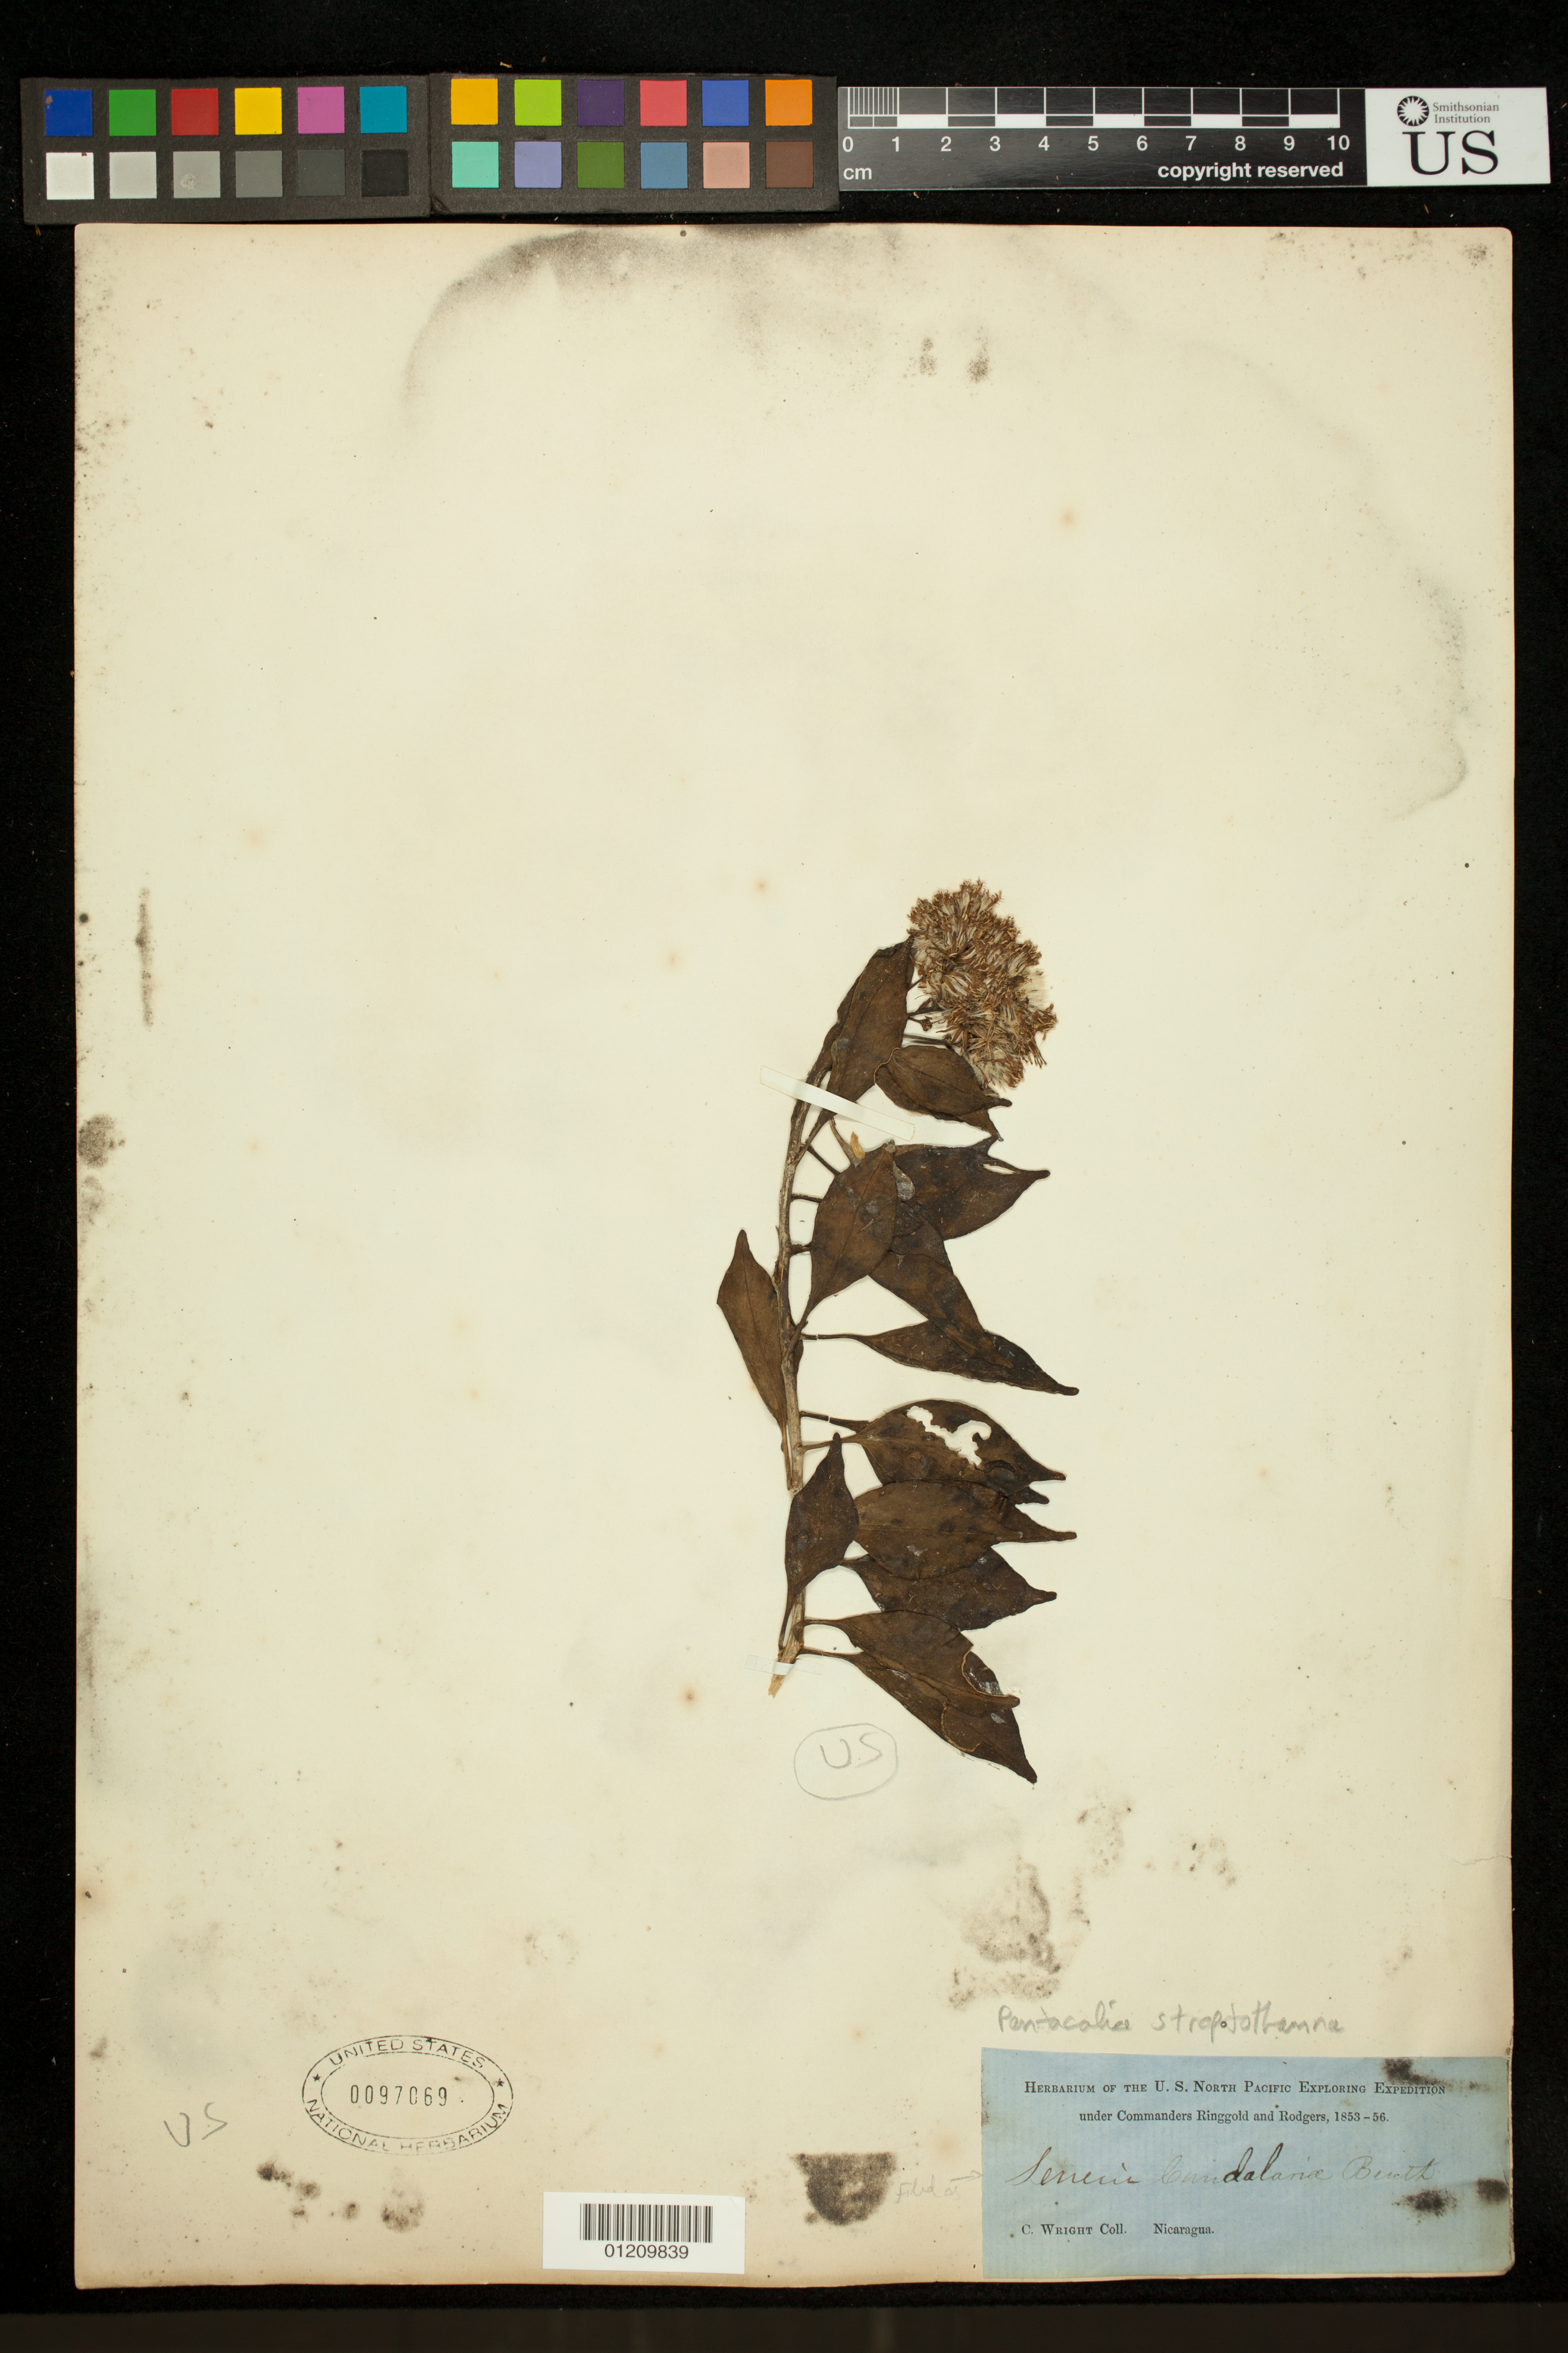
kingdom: Plantae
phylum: Tracheophyta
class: Magnoliopsida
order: Asterales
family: Asteraceae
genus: Senecio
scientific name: Senecio candelariae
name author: Benth.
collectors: C. Wright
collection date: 1853/1856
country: Nicaragua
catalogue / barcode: US 97069